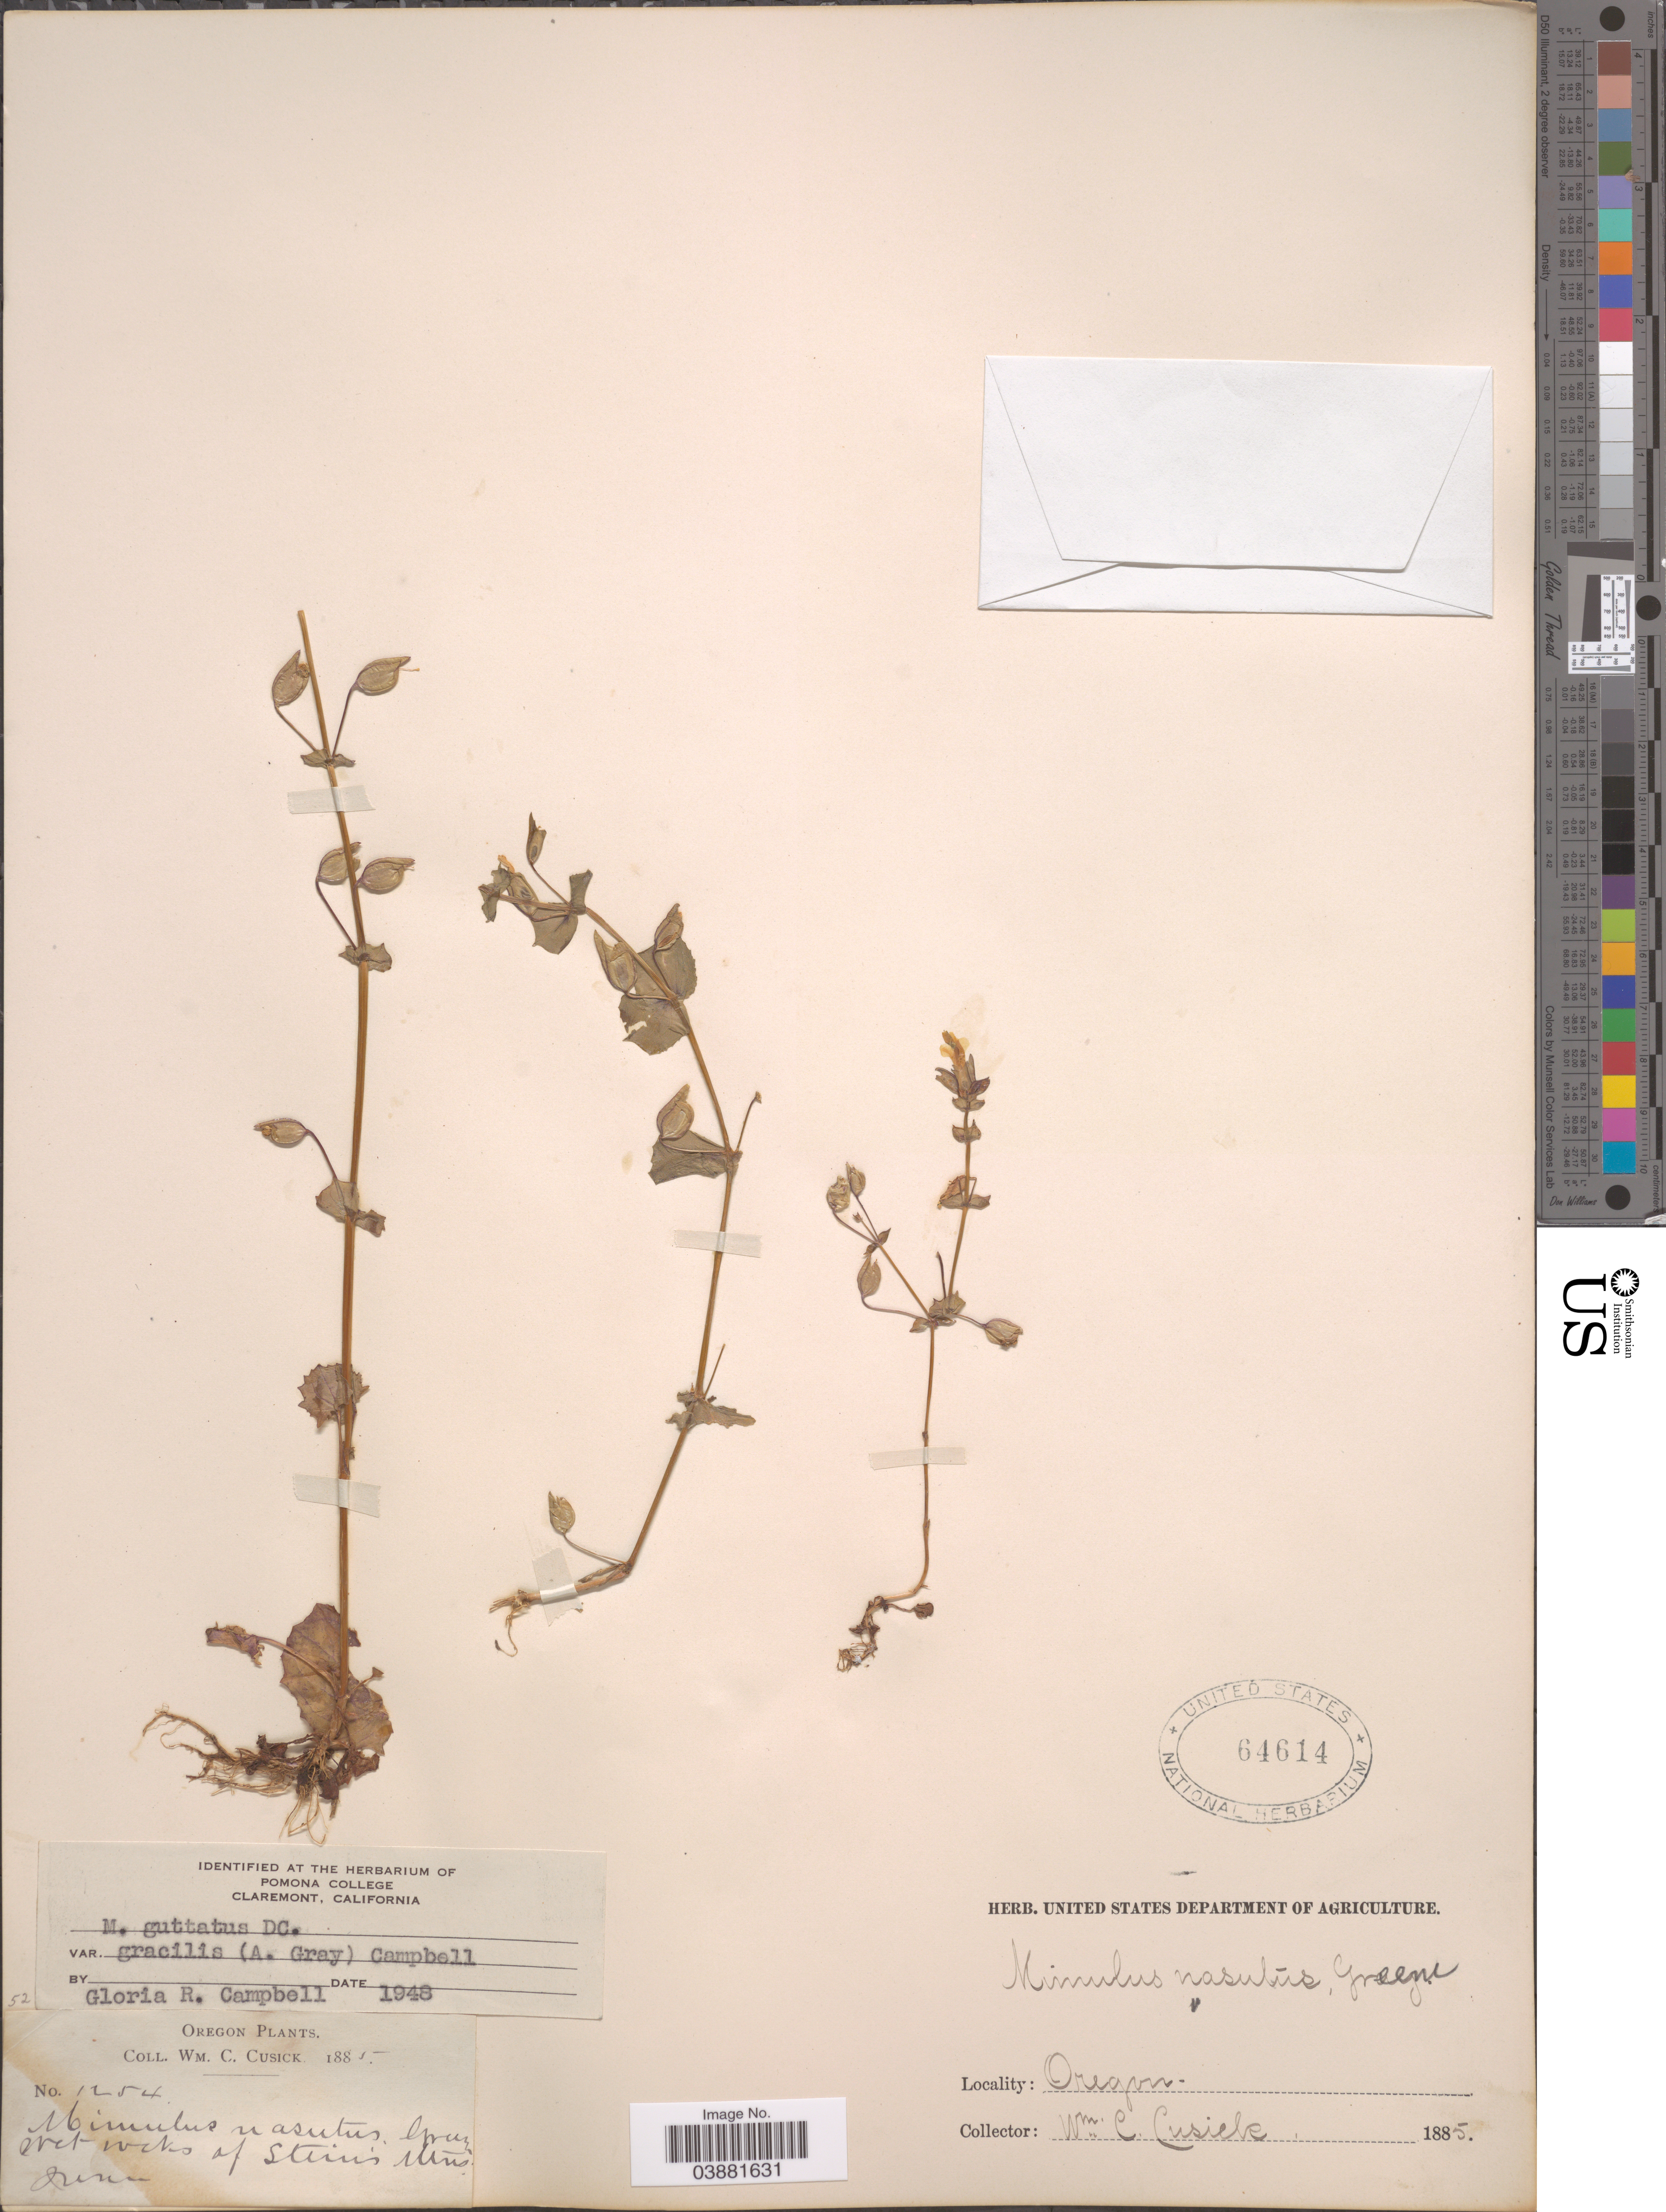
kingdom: Plantae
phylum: Tracheophyta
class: Magnoliopsida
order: Lamiales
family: Phrymaceae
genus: Mimulus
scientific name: Mimulus guttatus var. gracilis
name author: (A. Gray) G.R. Campb.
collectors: W. C. Cusick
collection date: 1885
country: United States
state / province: Oregon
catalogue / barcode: US 64614